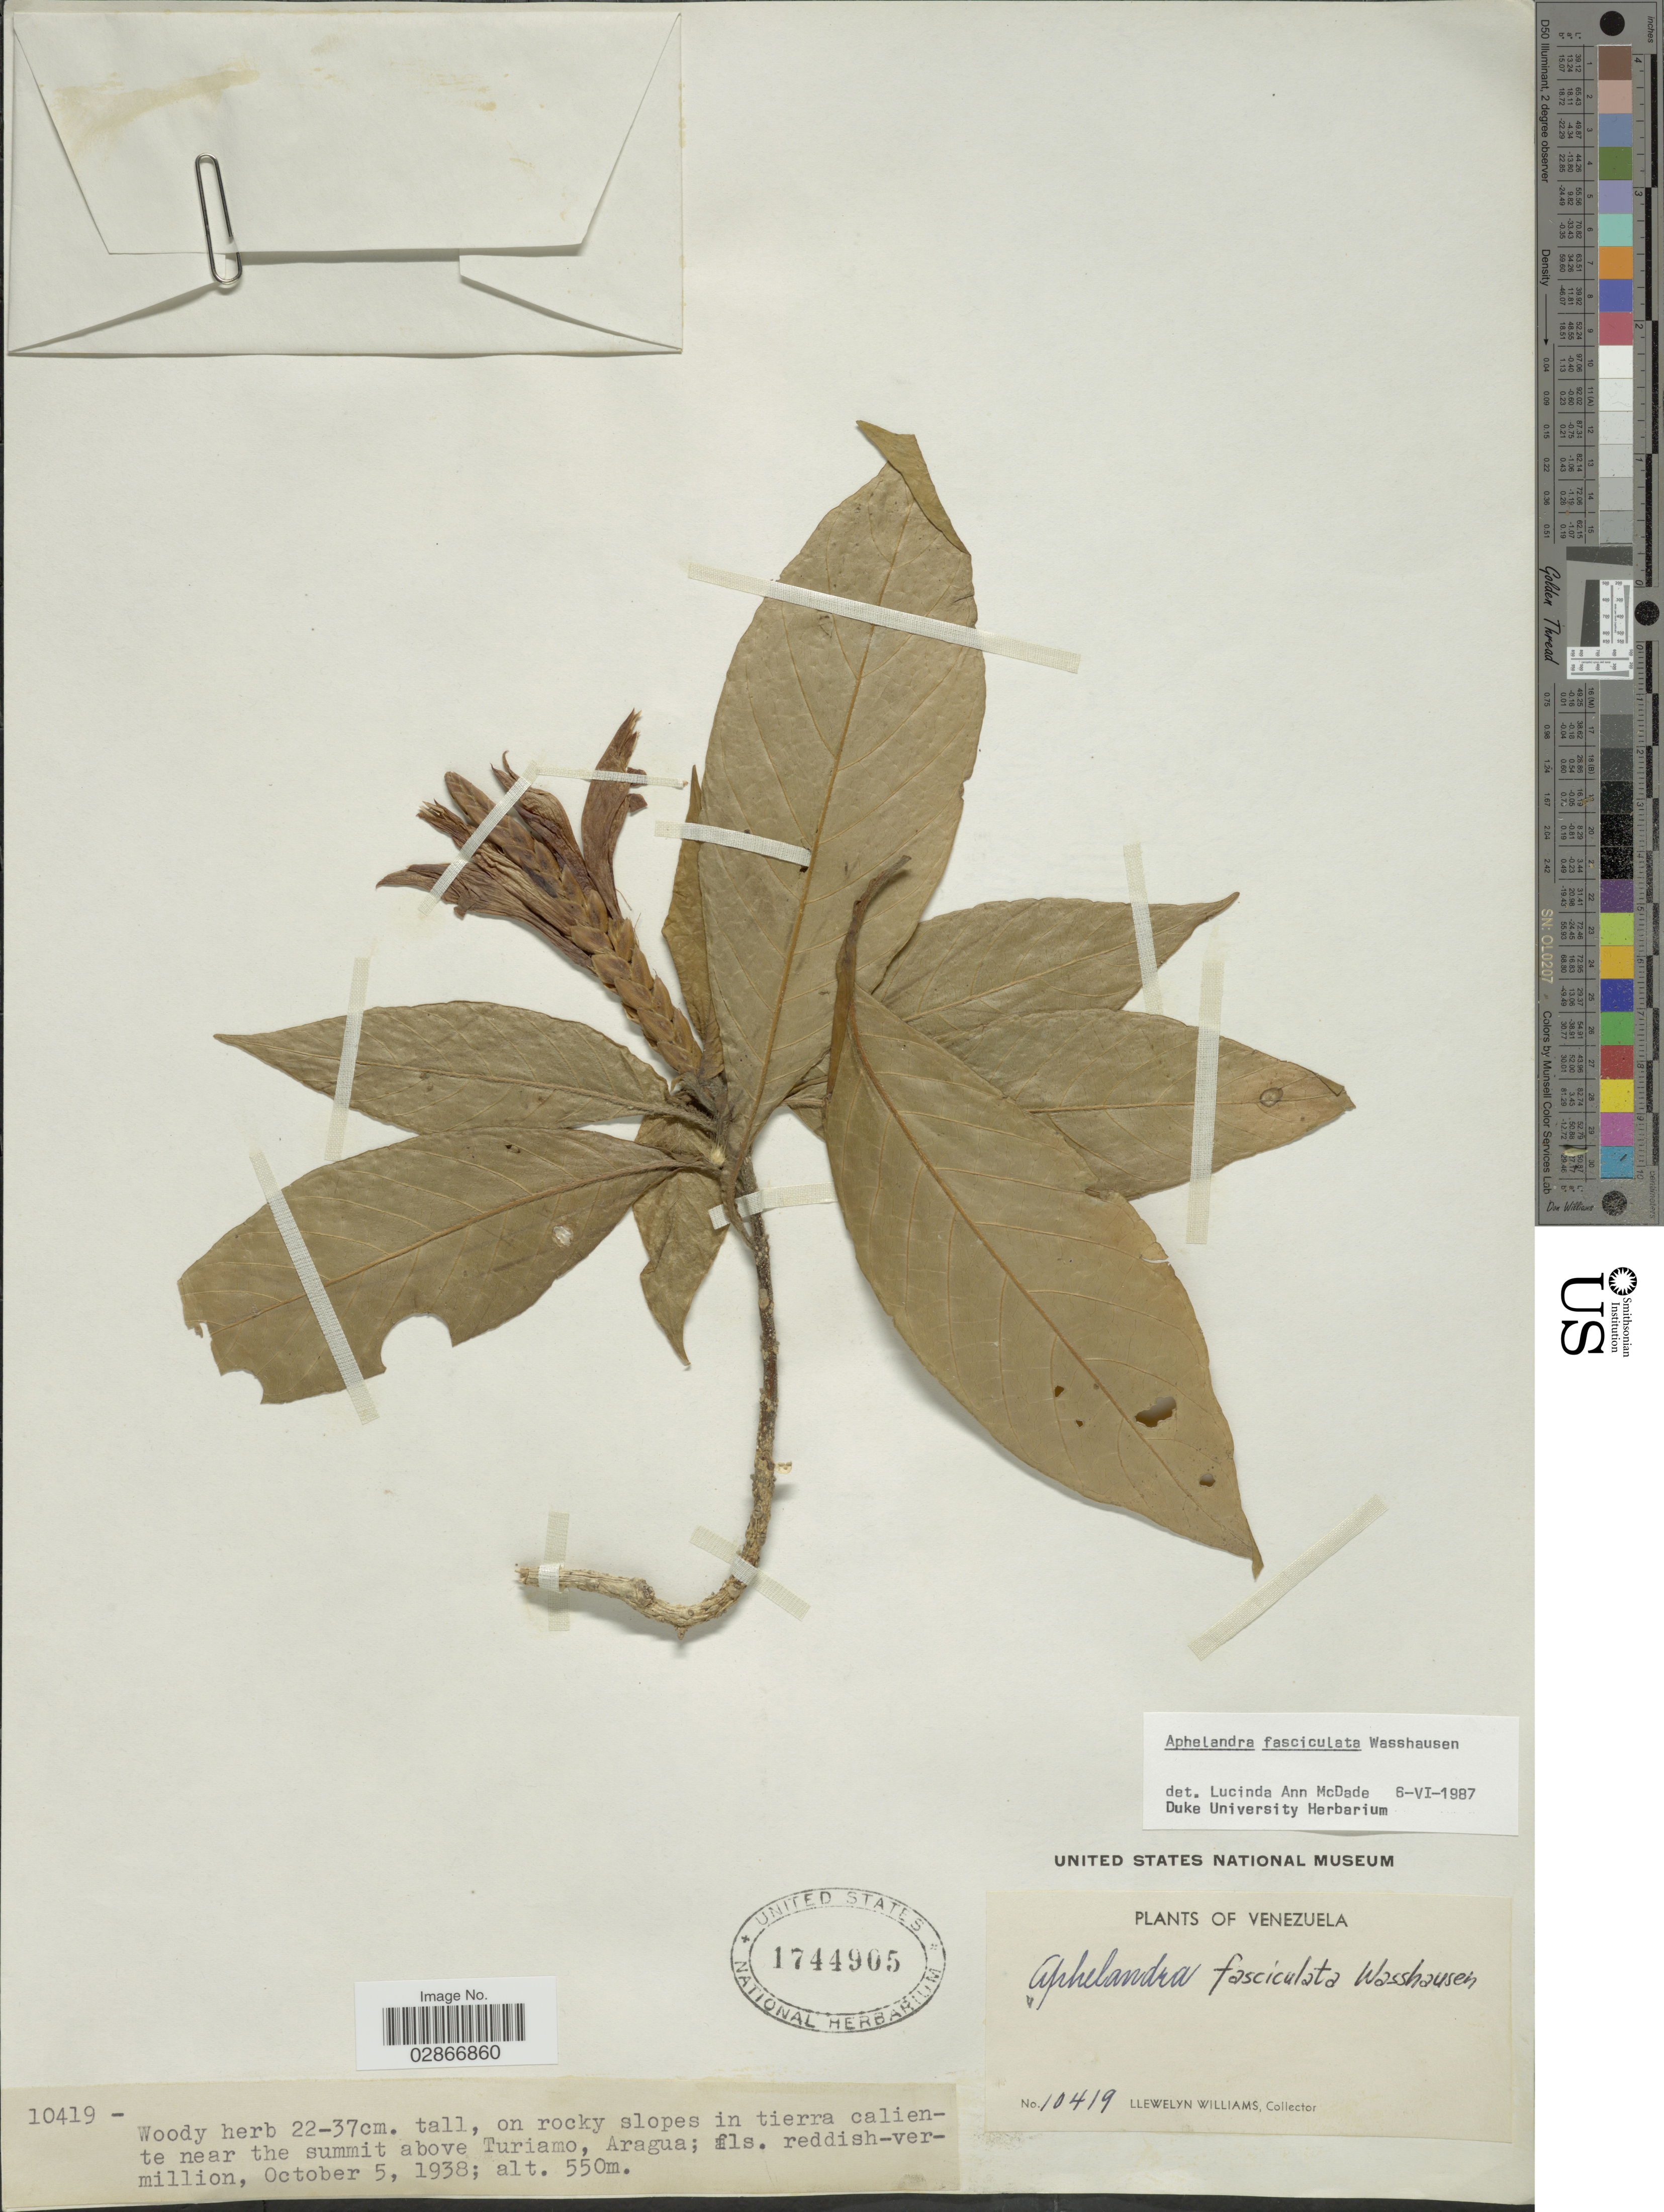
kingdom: Plantae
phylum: Tracheophyta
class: Magnoliopsida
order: Lamiales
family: Acanthaceae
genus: Aphelandra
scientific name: Aphelandra fasciculata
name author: Wassh.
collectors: Ll. Williams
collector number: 10419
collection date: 1938-10-05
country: Venezuela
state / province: Aragua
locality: On rocky slopes in tierra caliente near the summit above Turiamo.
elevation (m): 550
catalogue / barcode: US 1744905